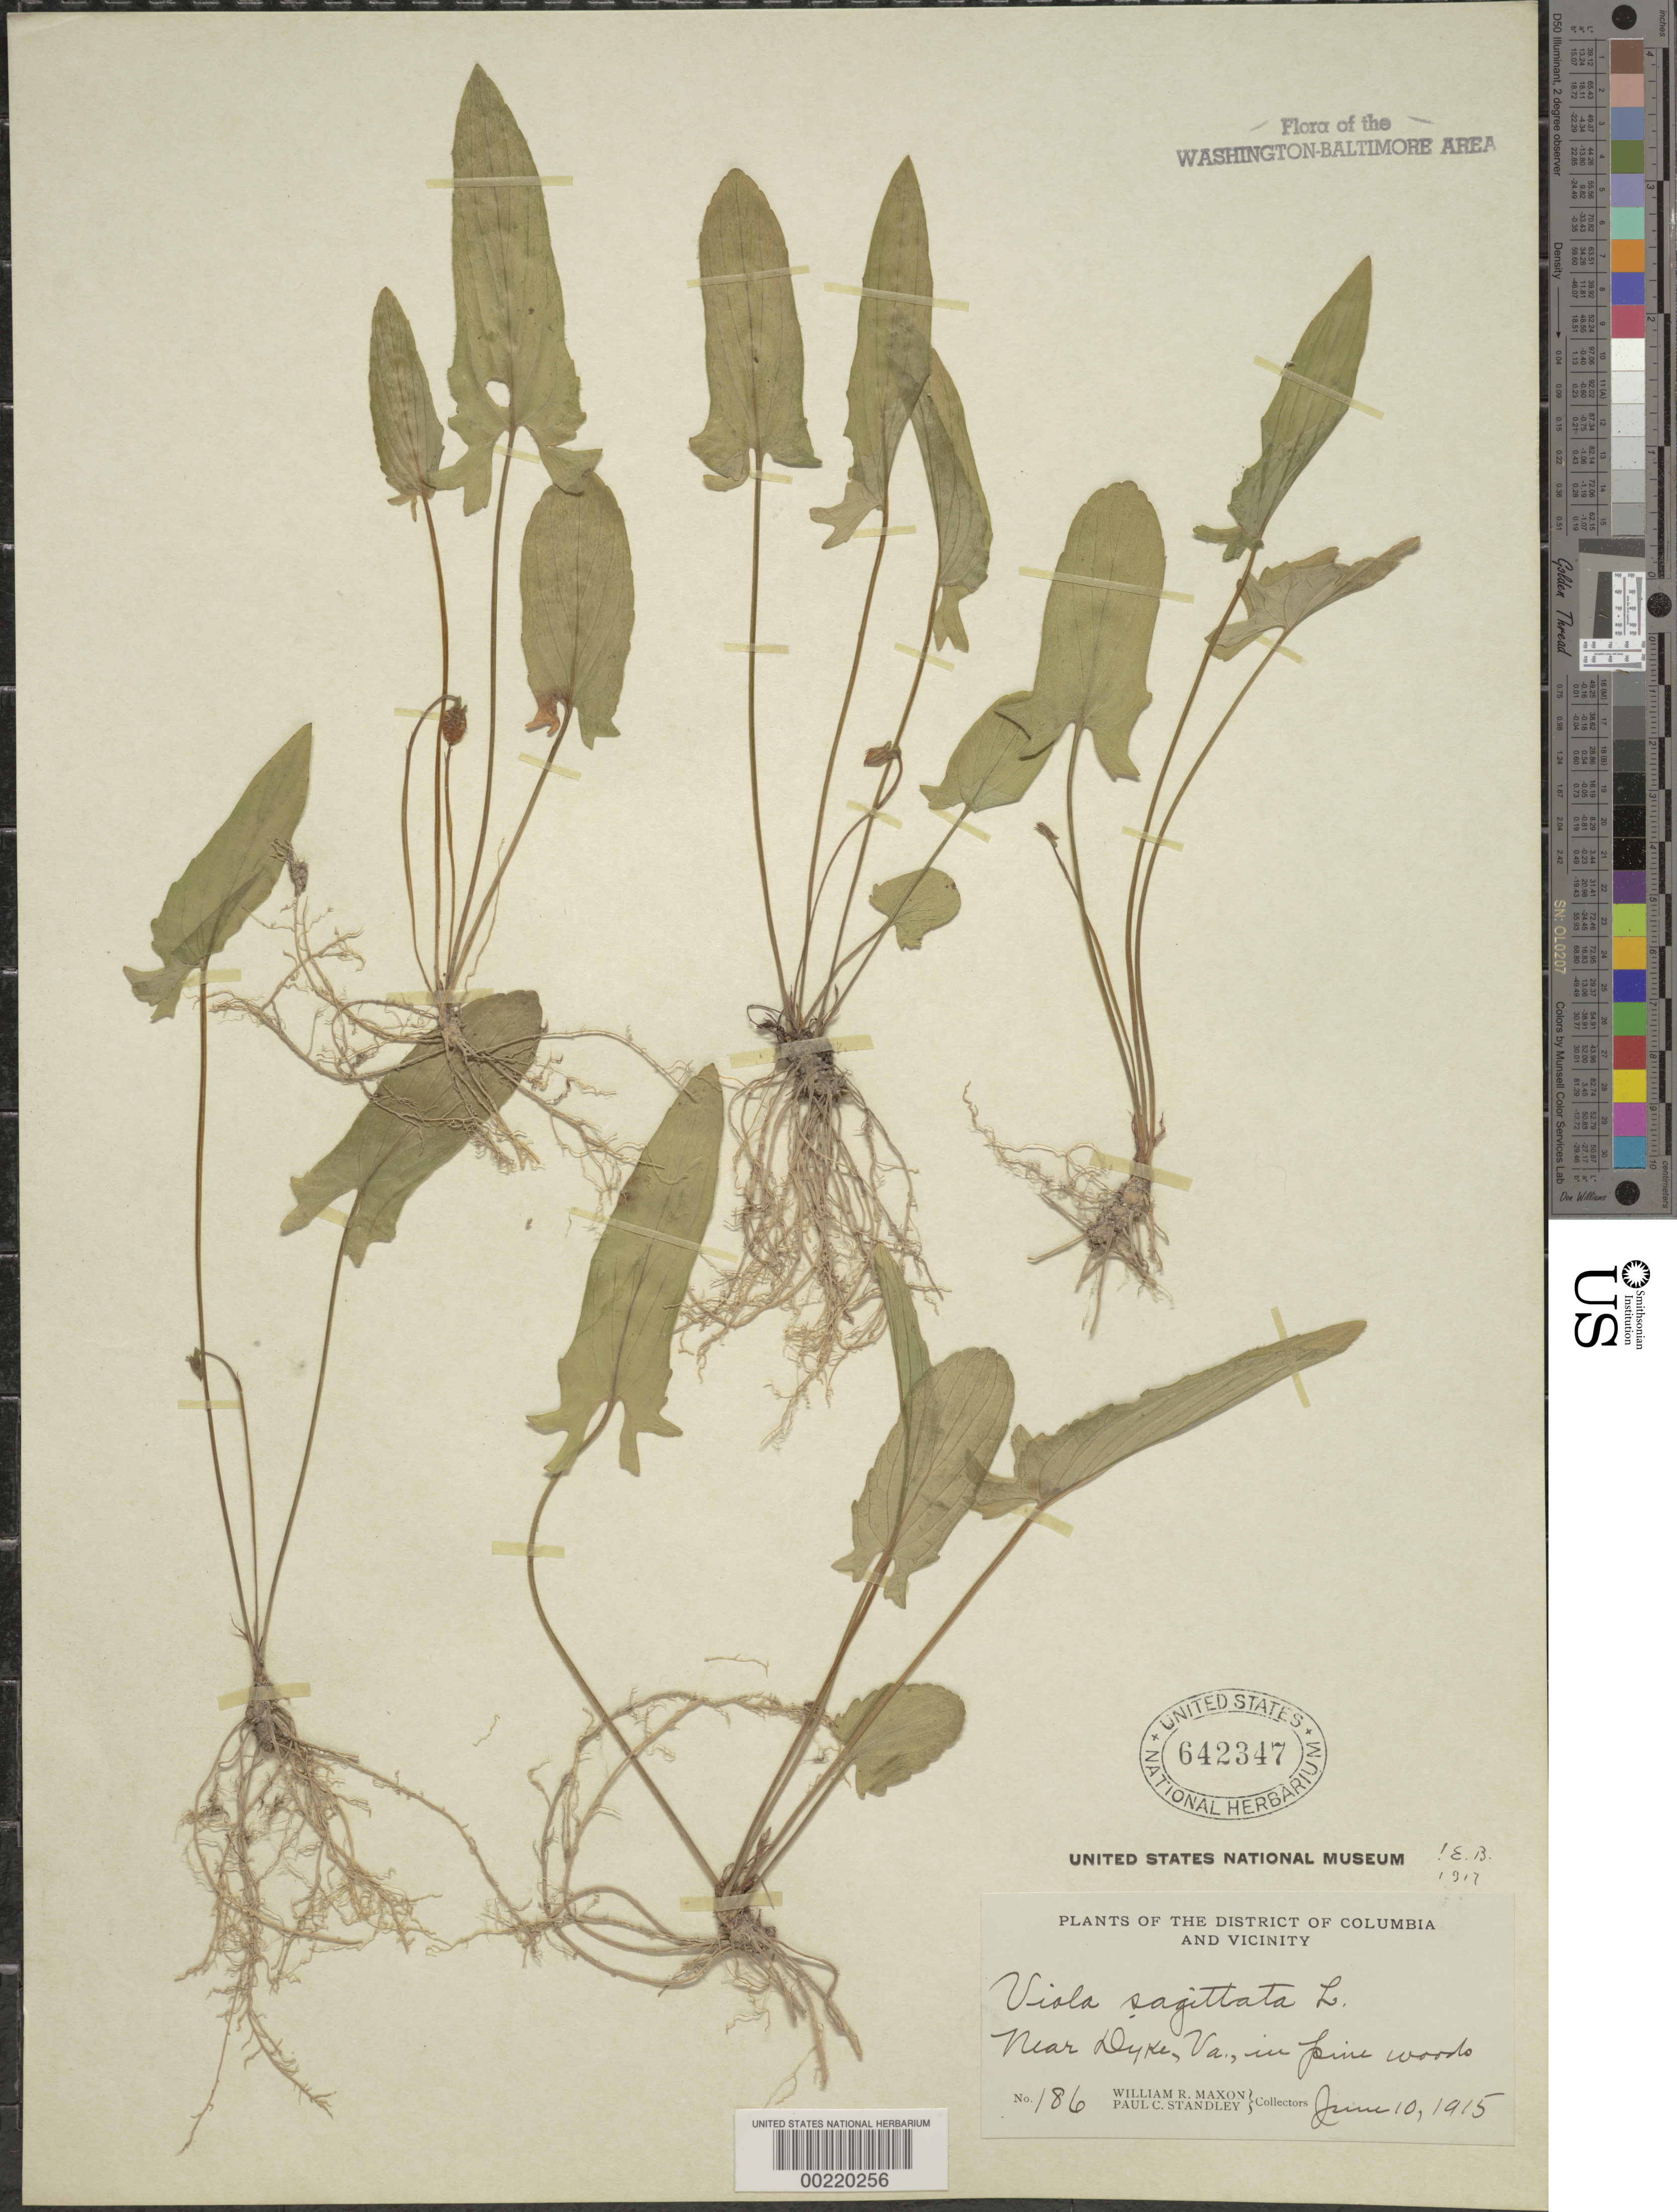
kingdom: Plantae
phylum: Tracheophyta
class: Magnoliopsida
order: Malpighiales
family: Violaceae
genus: Viola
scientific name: Viola sagittata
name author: Aiton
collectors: W. R. Maxon & P. C. Standley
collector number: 186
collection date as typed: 10 Jun 1915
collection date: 1915-06-10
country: United States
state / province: Virginia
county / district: Fairfax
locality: near Dyke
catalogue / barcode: US 642347